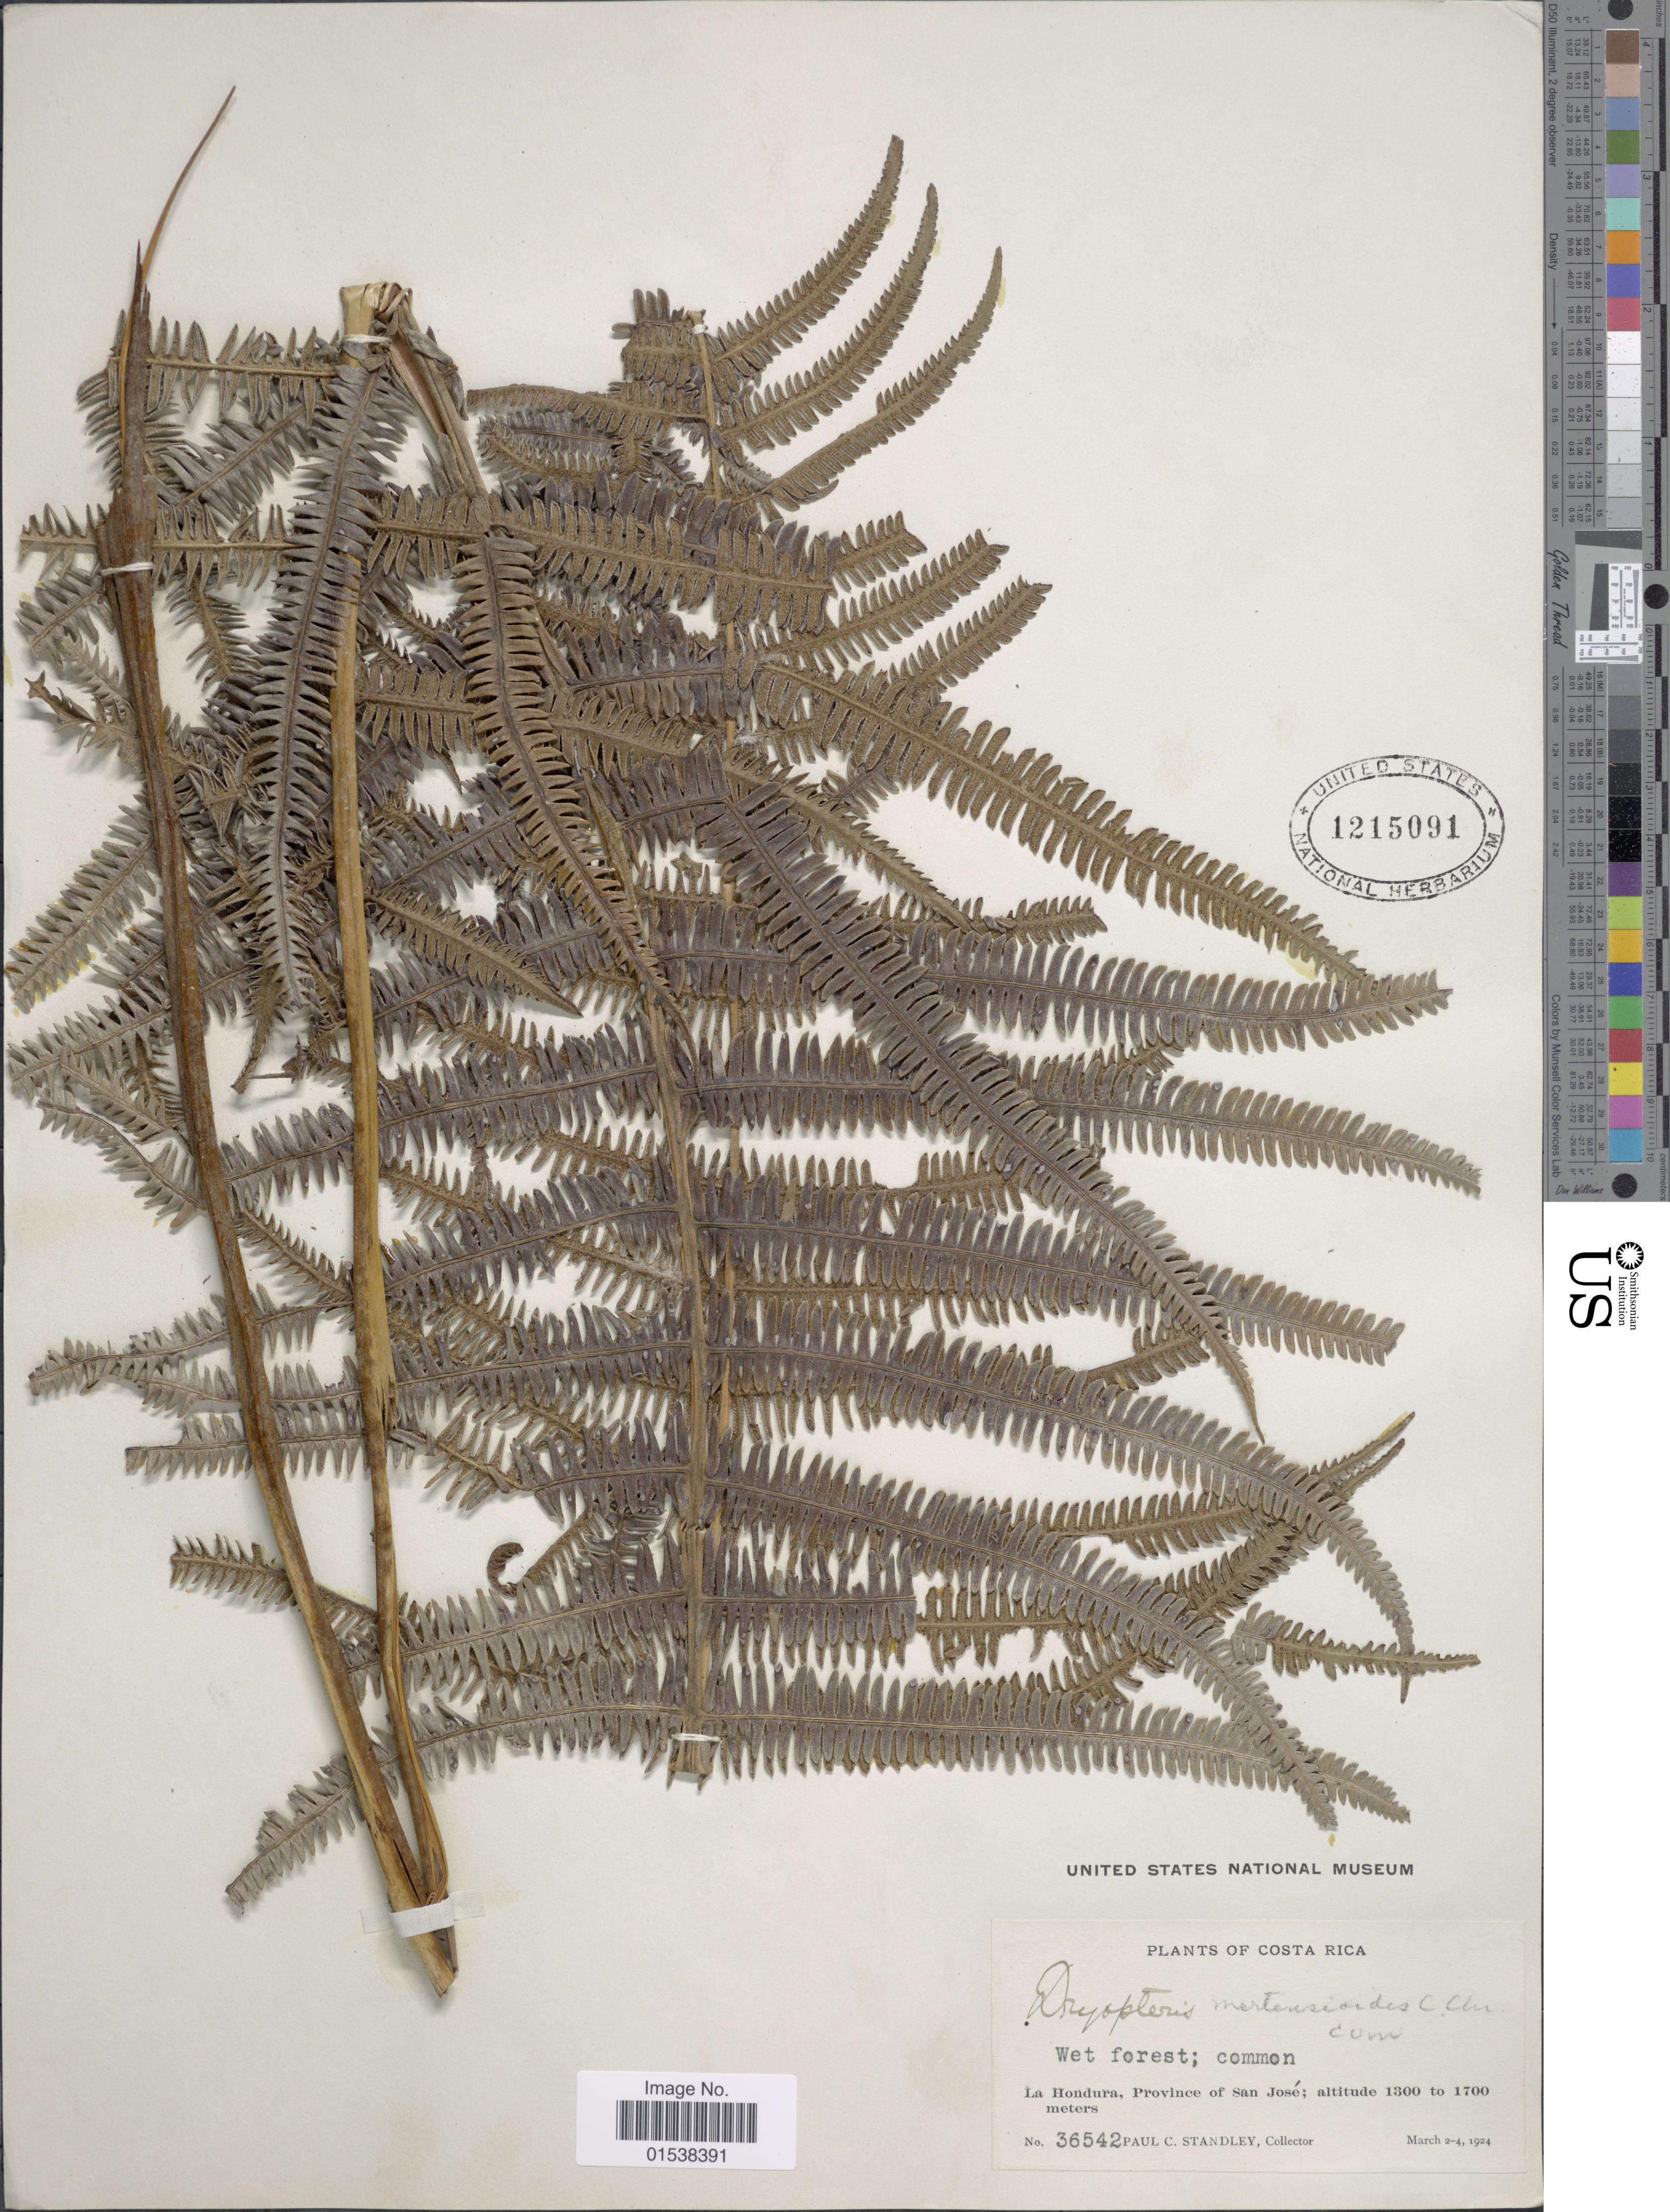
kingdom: Plantae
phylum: Tracheophyta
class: Polypodiopsida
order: Polypodiales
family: Thelypteridaceae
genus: Amauropelta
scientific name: Amauropelta mertensioides (C. Chr.) comb. nov., ined 2015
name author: (C. Chr.)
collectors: P. C. Standley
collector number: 36542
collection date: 1924-03-02/1924-03-04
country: Costa Rica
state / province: San José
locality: La Hondura, Province of San Jose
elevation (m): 1300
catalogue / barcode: US 1215091